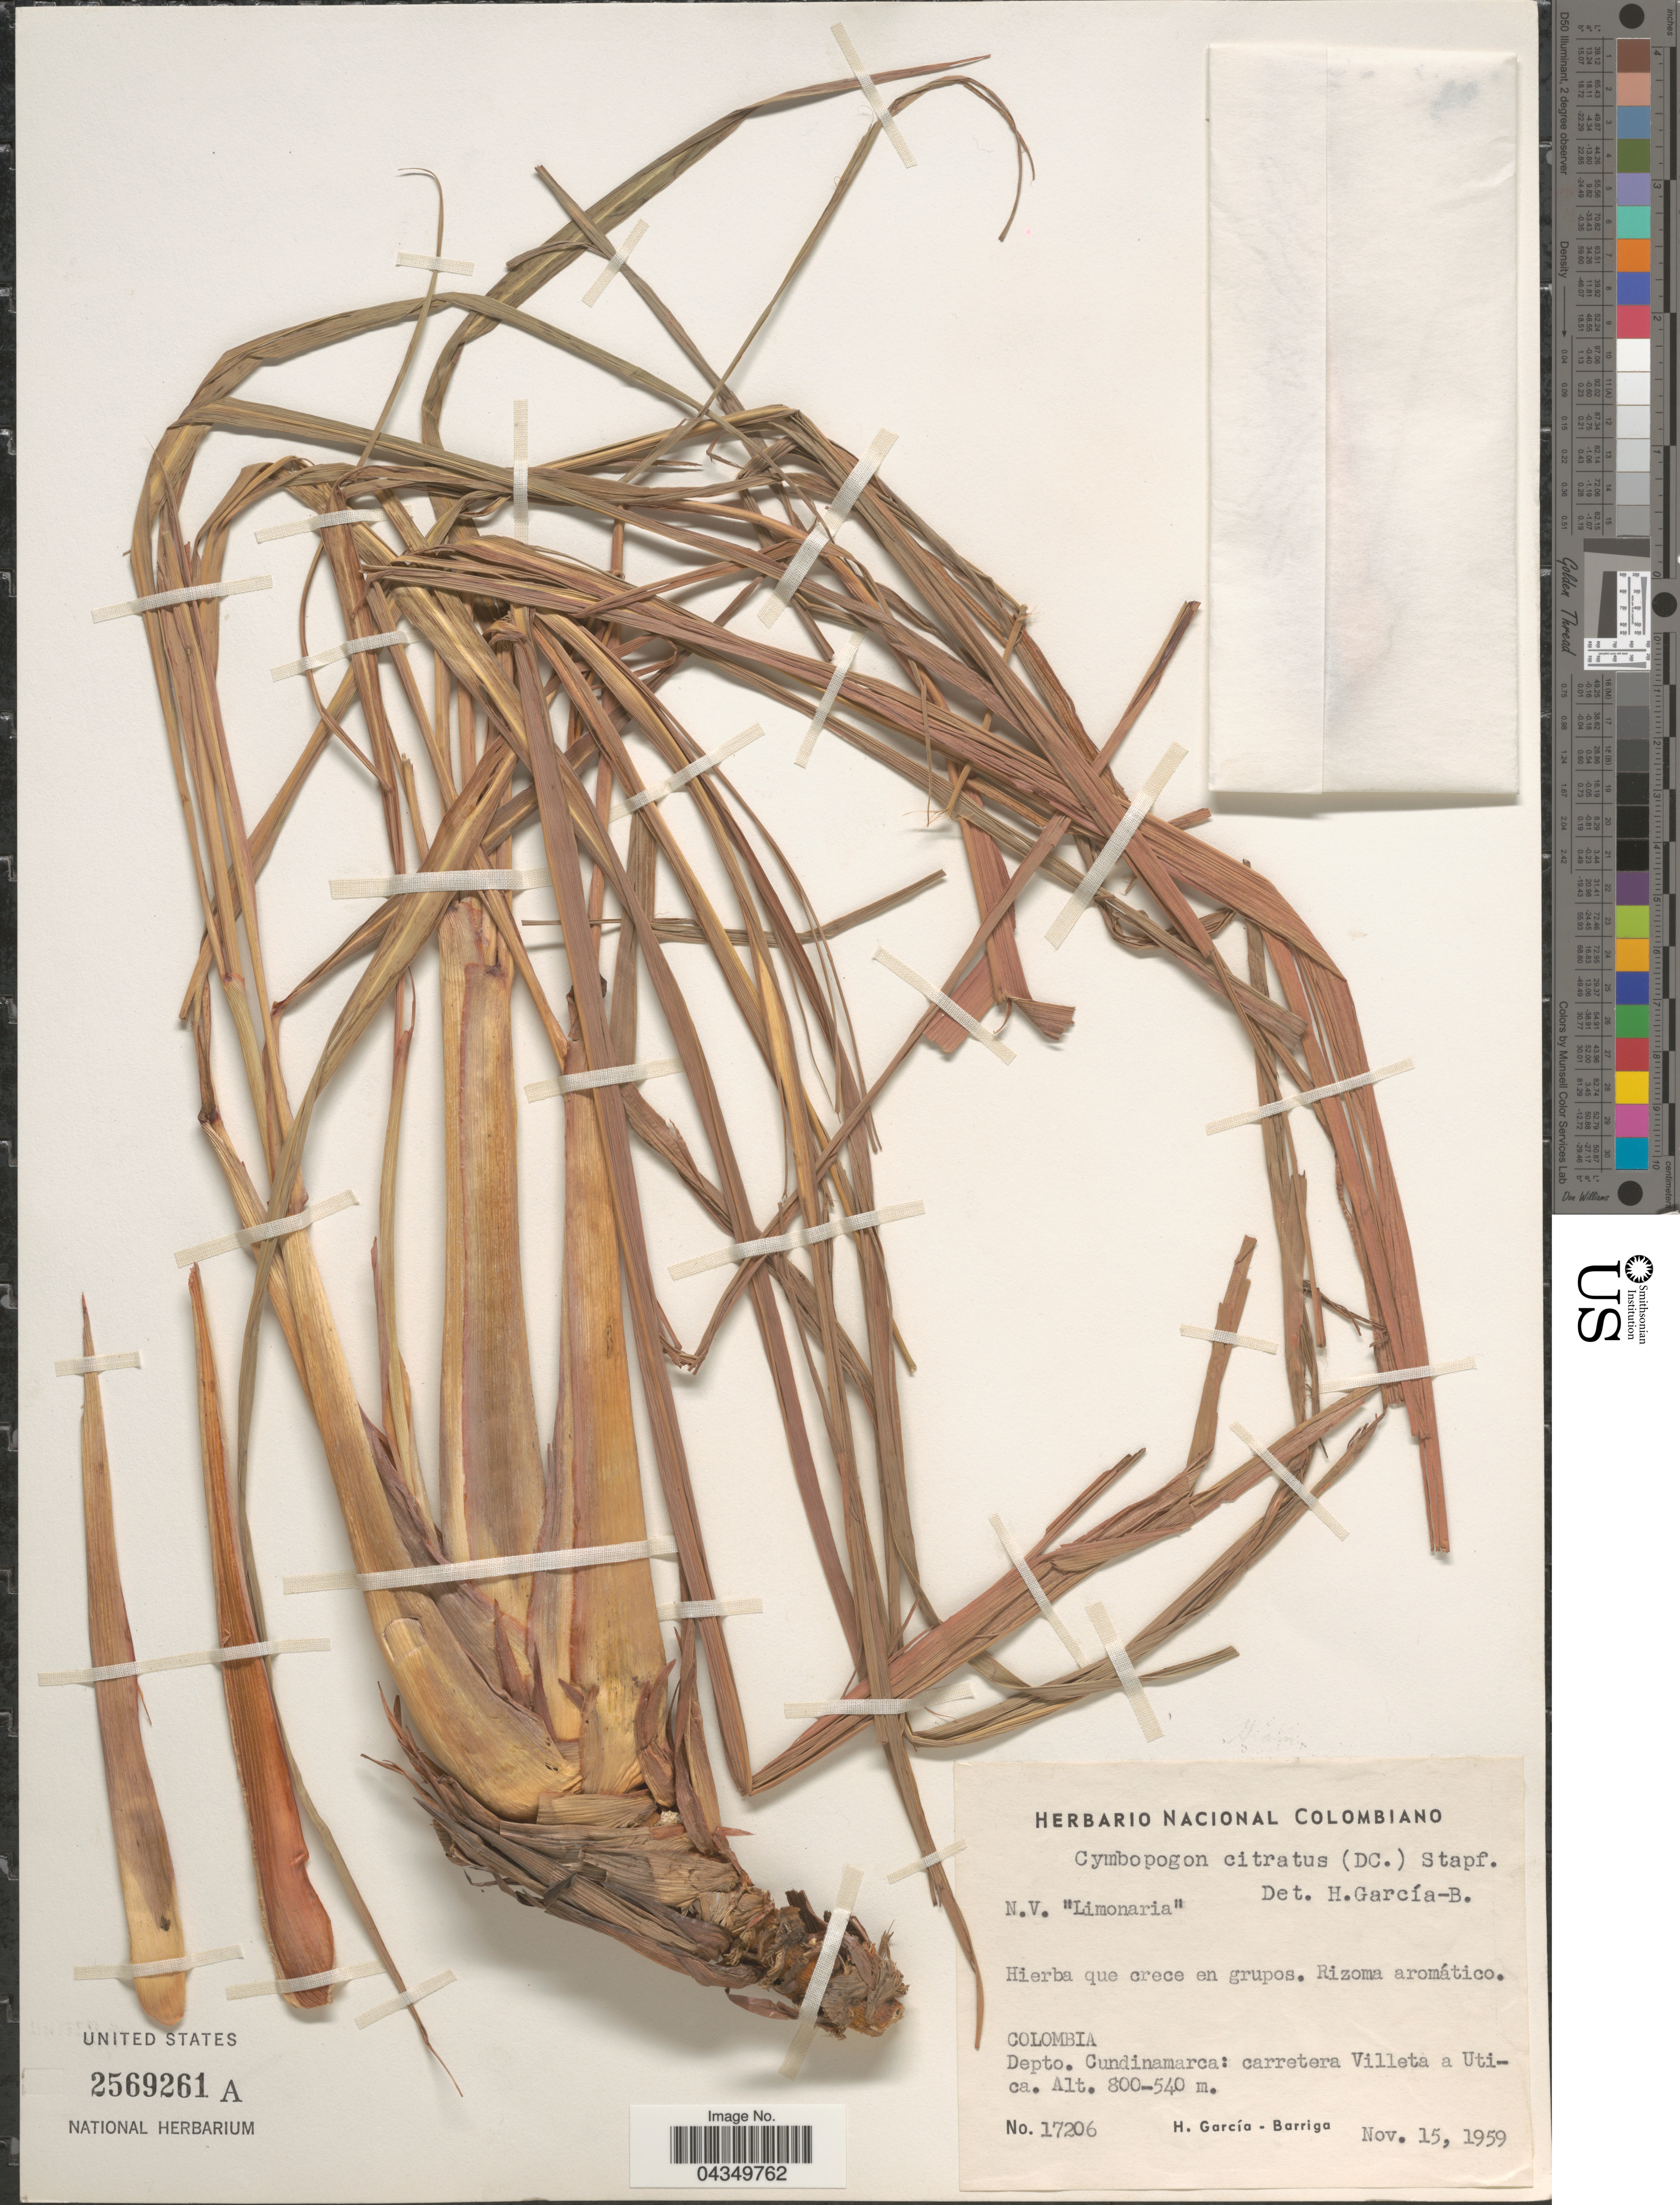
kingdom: Plantae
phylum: Tracheophyta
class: Liliopsida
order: Poales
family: Poaceae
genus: Cymbopogon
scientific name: Cymbopogon citratus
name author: (DC.) Stapf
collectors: H. García Barriga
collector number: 17206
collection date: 1959-11-15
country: Colombia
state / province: Cundinamarca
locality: Depto. Cundinamarca: carretera Villeta a Uti.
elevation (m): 540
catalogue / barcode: US 2569261A